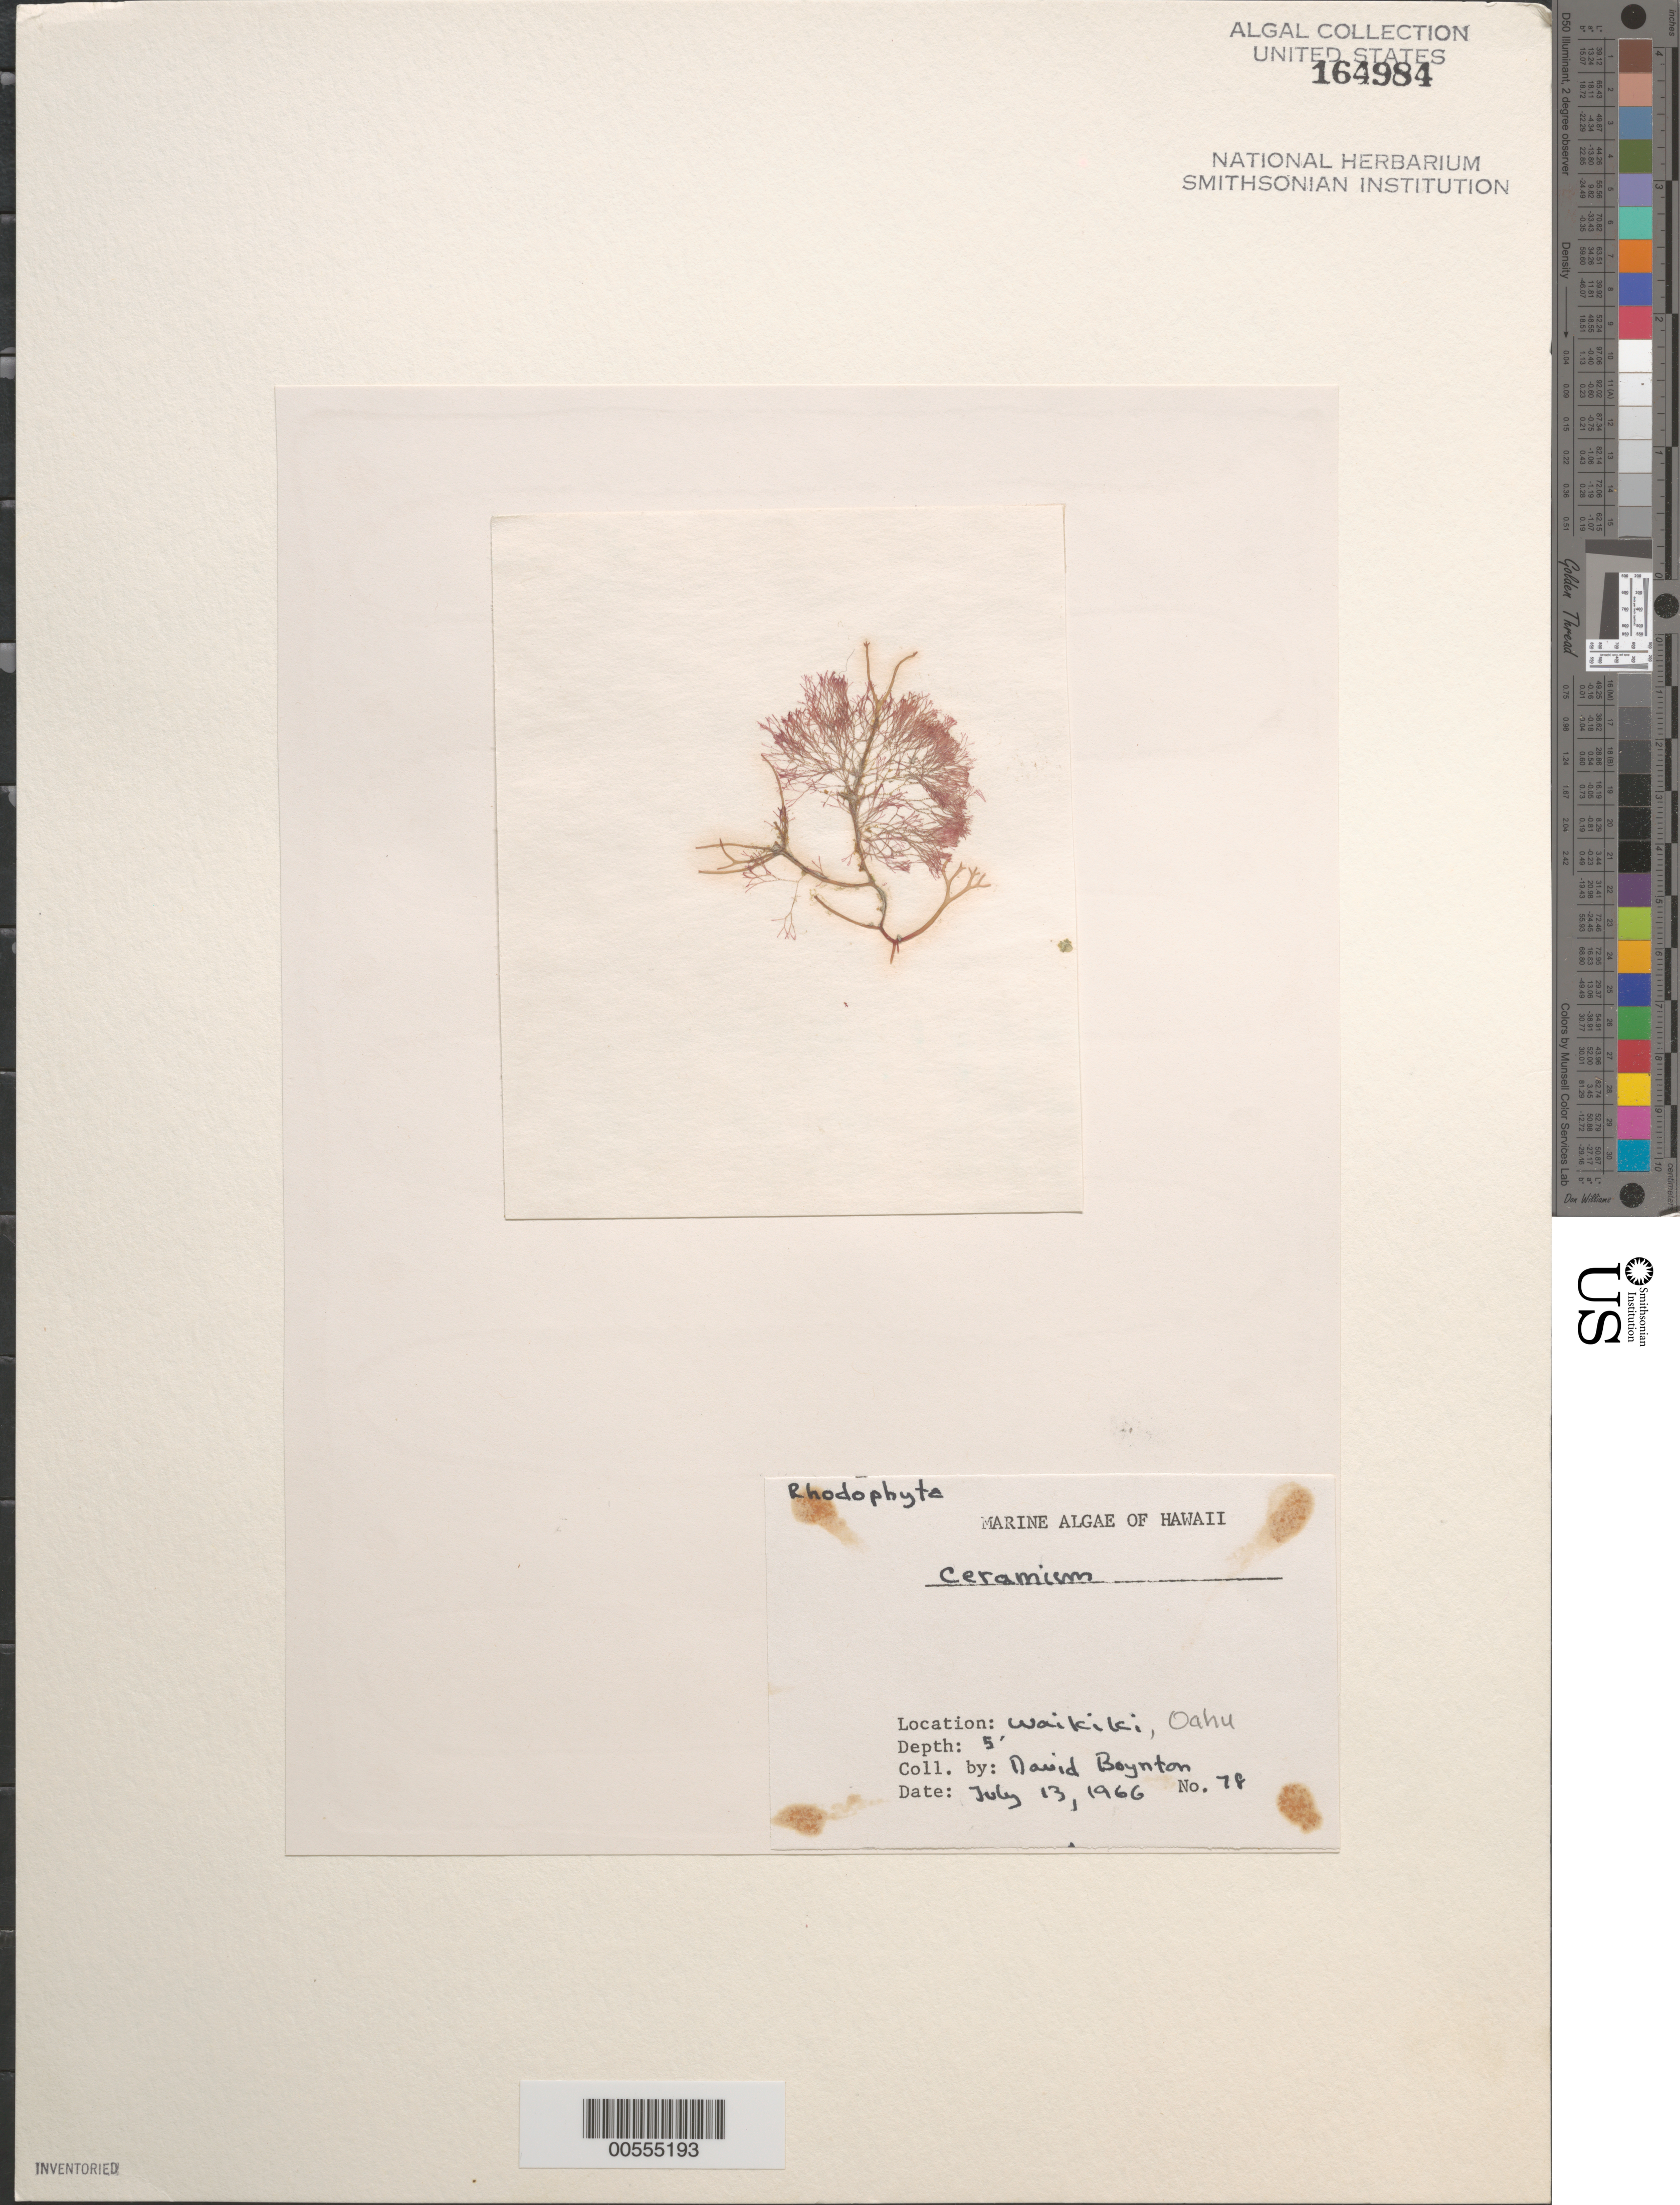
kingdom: Plantae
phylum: Rhodophyta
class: Florideophyceae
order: Ceramiales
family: Ceramiaceae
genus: Ceramium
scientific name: Ceramium sp.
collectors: D. Boynton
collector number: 78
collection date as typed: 13 Jul 1966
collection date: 1966-07-13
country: United States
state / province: Hawaii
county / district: Honolulu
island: Oahu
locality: Waikiki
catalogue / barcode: US 164984